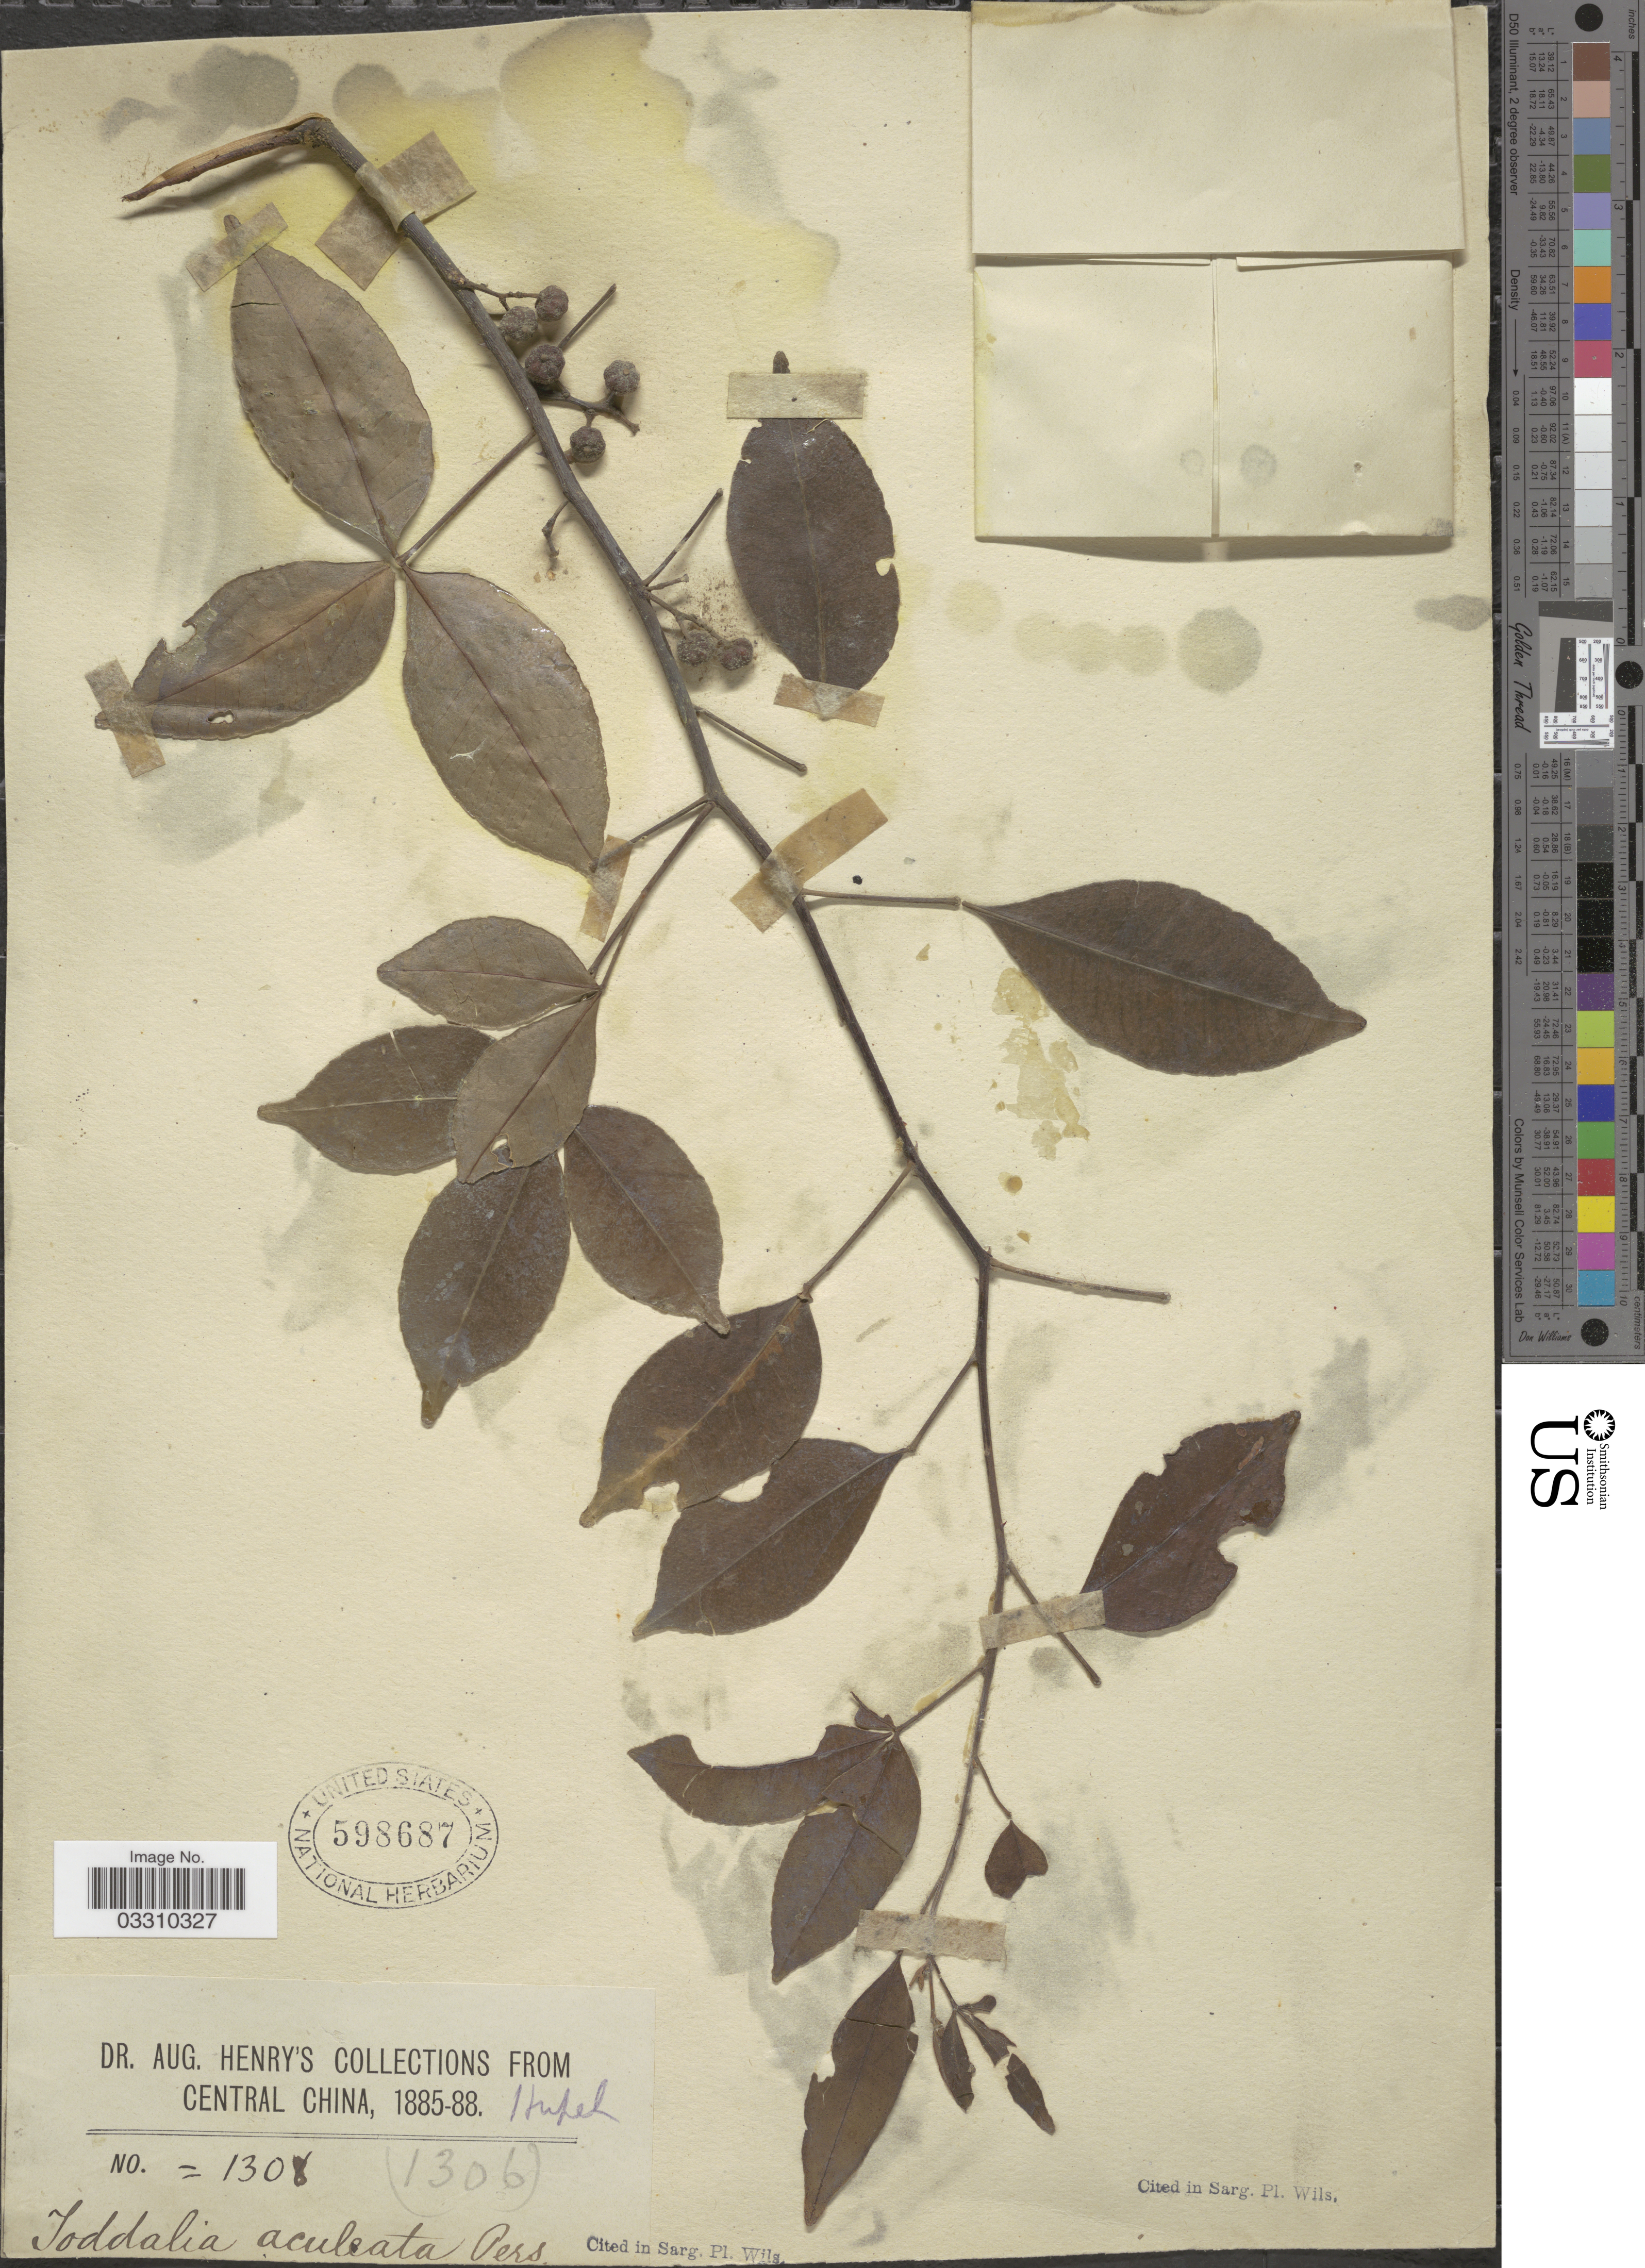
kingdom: Plantae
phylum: Tracheophyta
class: Magnoliopsida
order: Sapindales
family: Rutaceae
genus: Zanthoxylum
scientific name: Zanthoxylum asiaticum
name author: (L.) Appelhans et al.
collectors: A. Henry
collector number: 1306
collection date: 1885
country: China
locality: Central China.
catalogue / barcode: US 598687